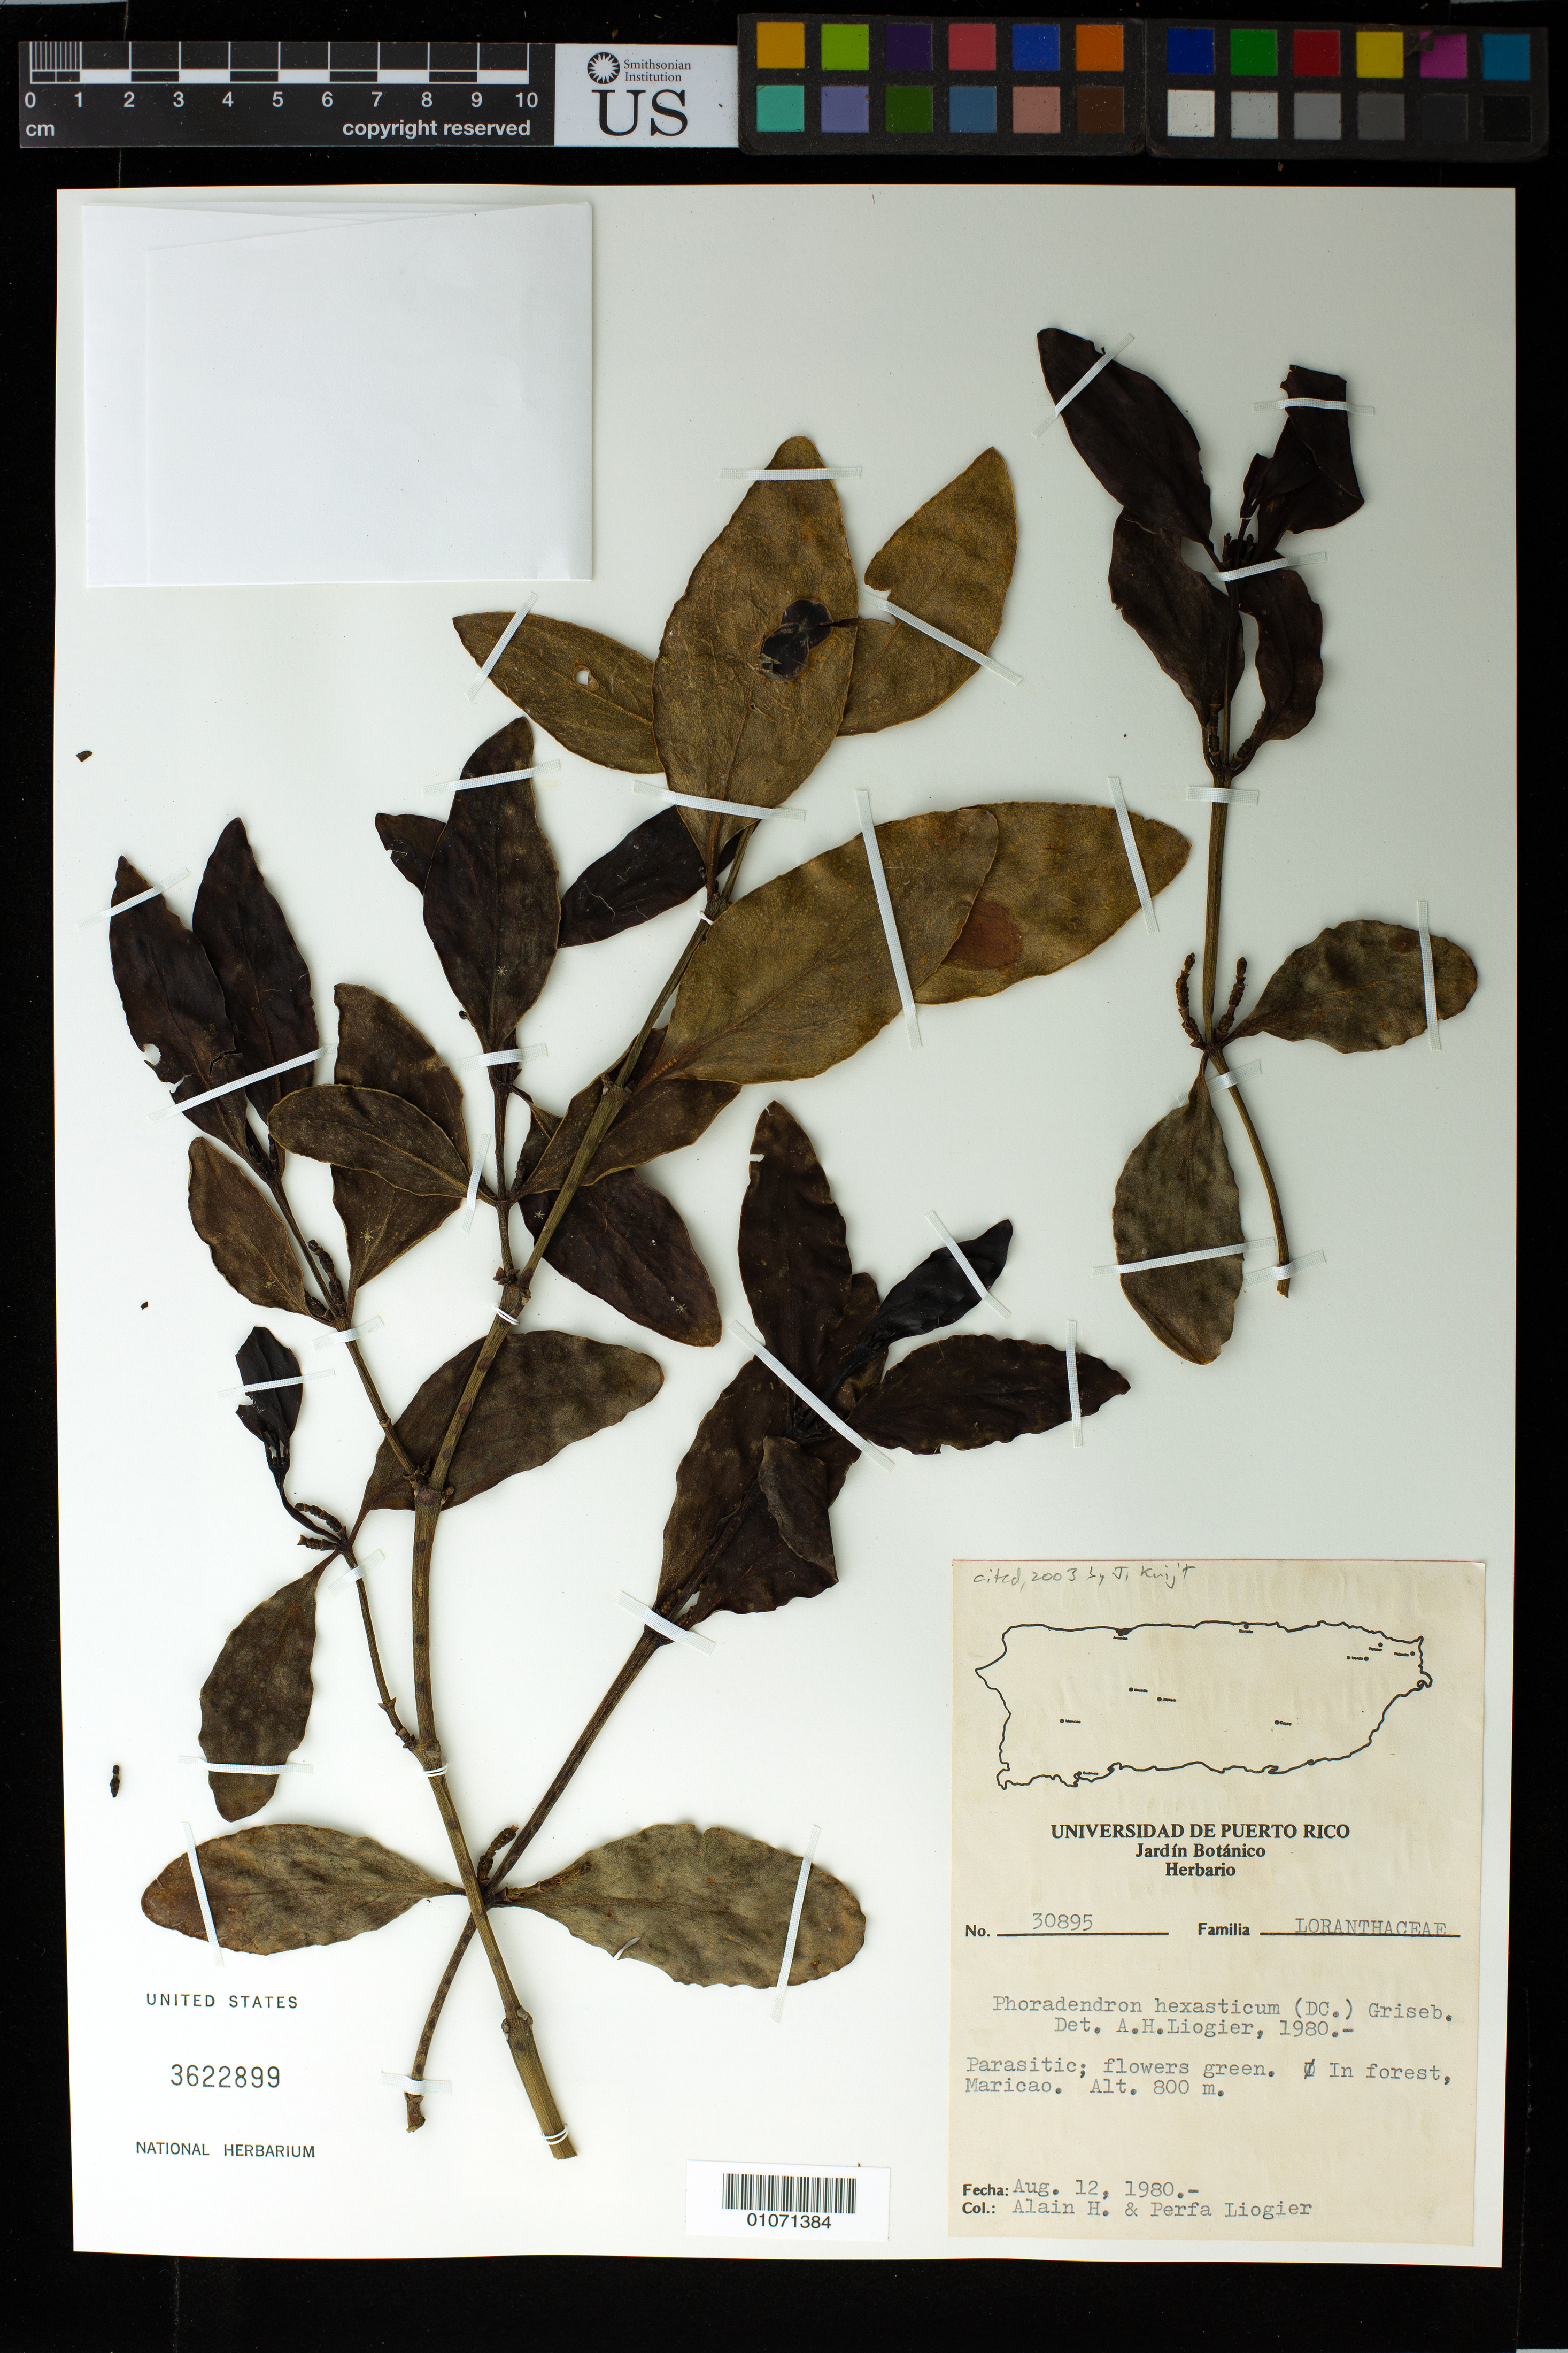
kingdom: Plantae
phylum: Tracheophyta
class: Magnoliopsida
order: Santalales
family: Viscaceae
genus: Phoradendron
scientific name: Phoradendron hexastichum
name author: (DC.) Griseb.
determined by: Liogier, Alain H.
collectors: A. H. Liogier & M. P. Liogier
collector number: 30895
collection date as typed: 12 Aug 1980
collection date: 1980-08-12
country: Puerto Rico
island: Puerto Rico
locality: Maricao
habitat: In forest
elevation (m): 800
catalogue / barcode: US 3622899